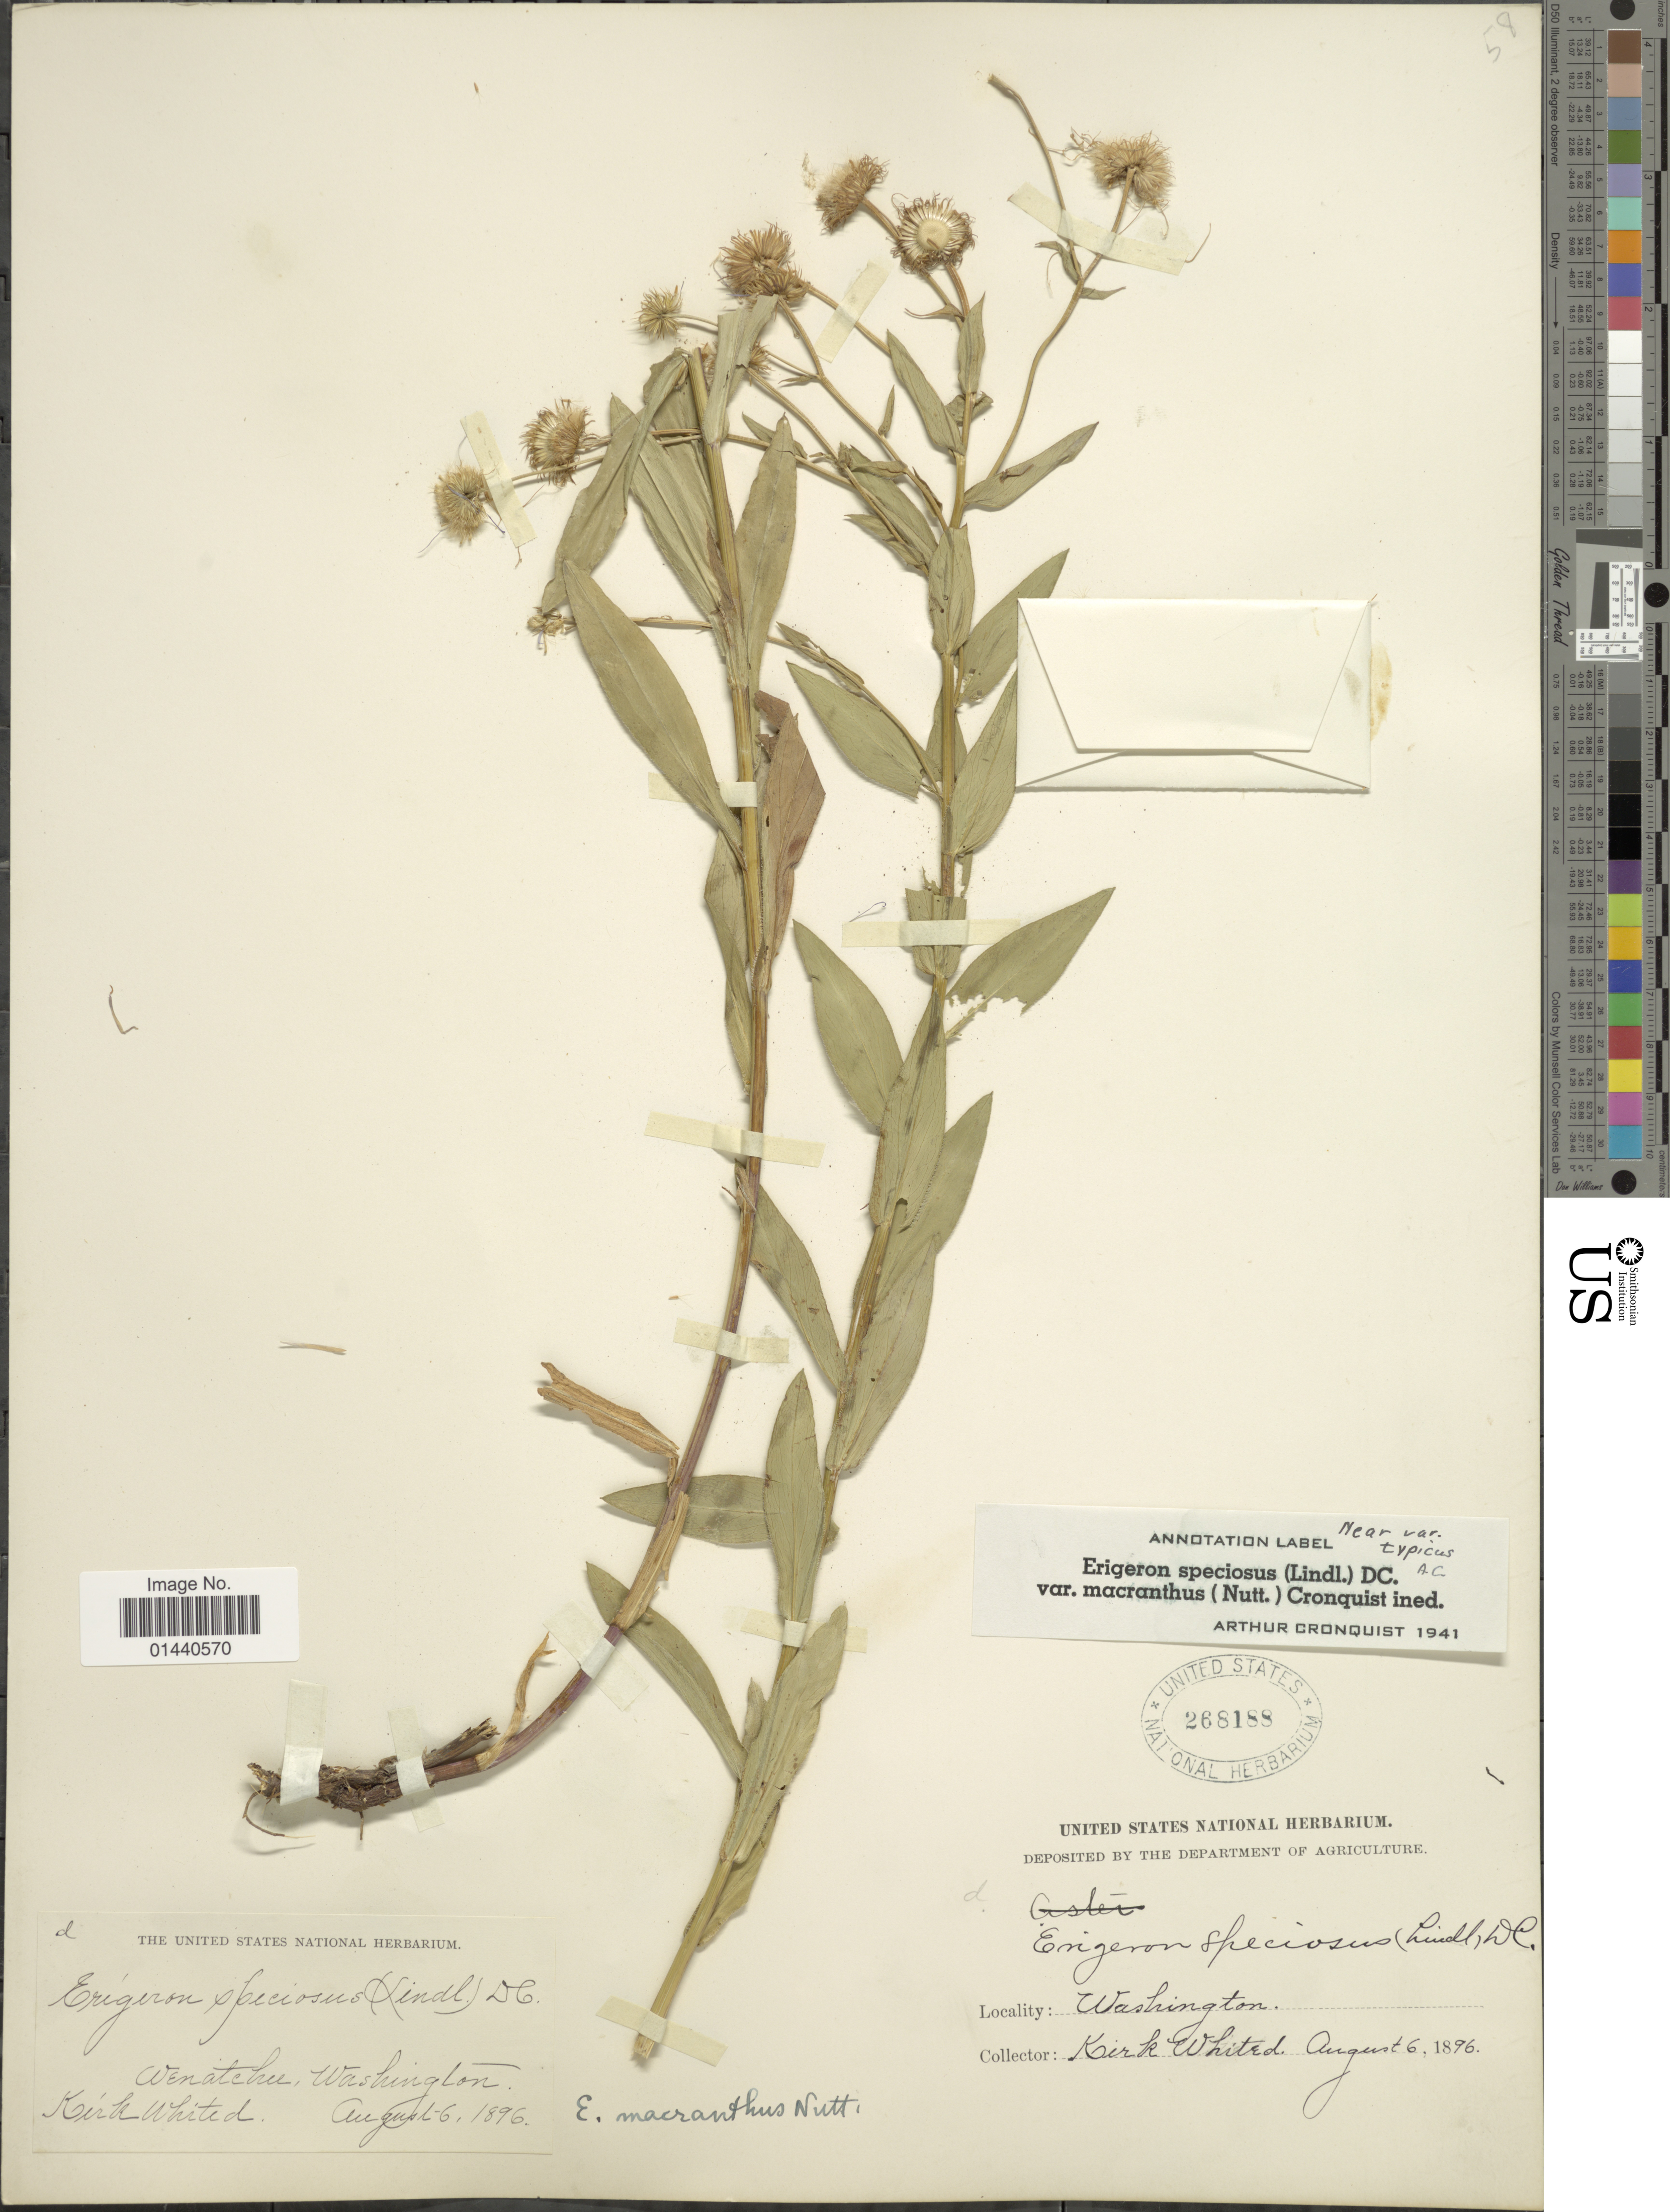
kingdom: Plantae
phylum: Tracheophyta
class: Magnoliopsida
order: Asterales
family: Asteraceae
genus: Erigeron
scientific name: Erigeron speciosus var. macranthus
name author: (Nutt.) Cronq.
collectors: K. Whited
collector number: d*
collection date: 1896-08-06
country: United States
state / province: Washington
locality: Wenatchu.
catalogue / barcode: US 268188